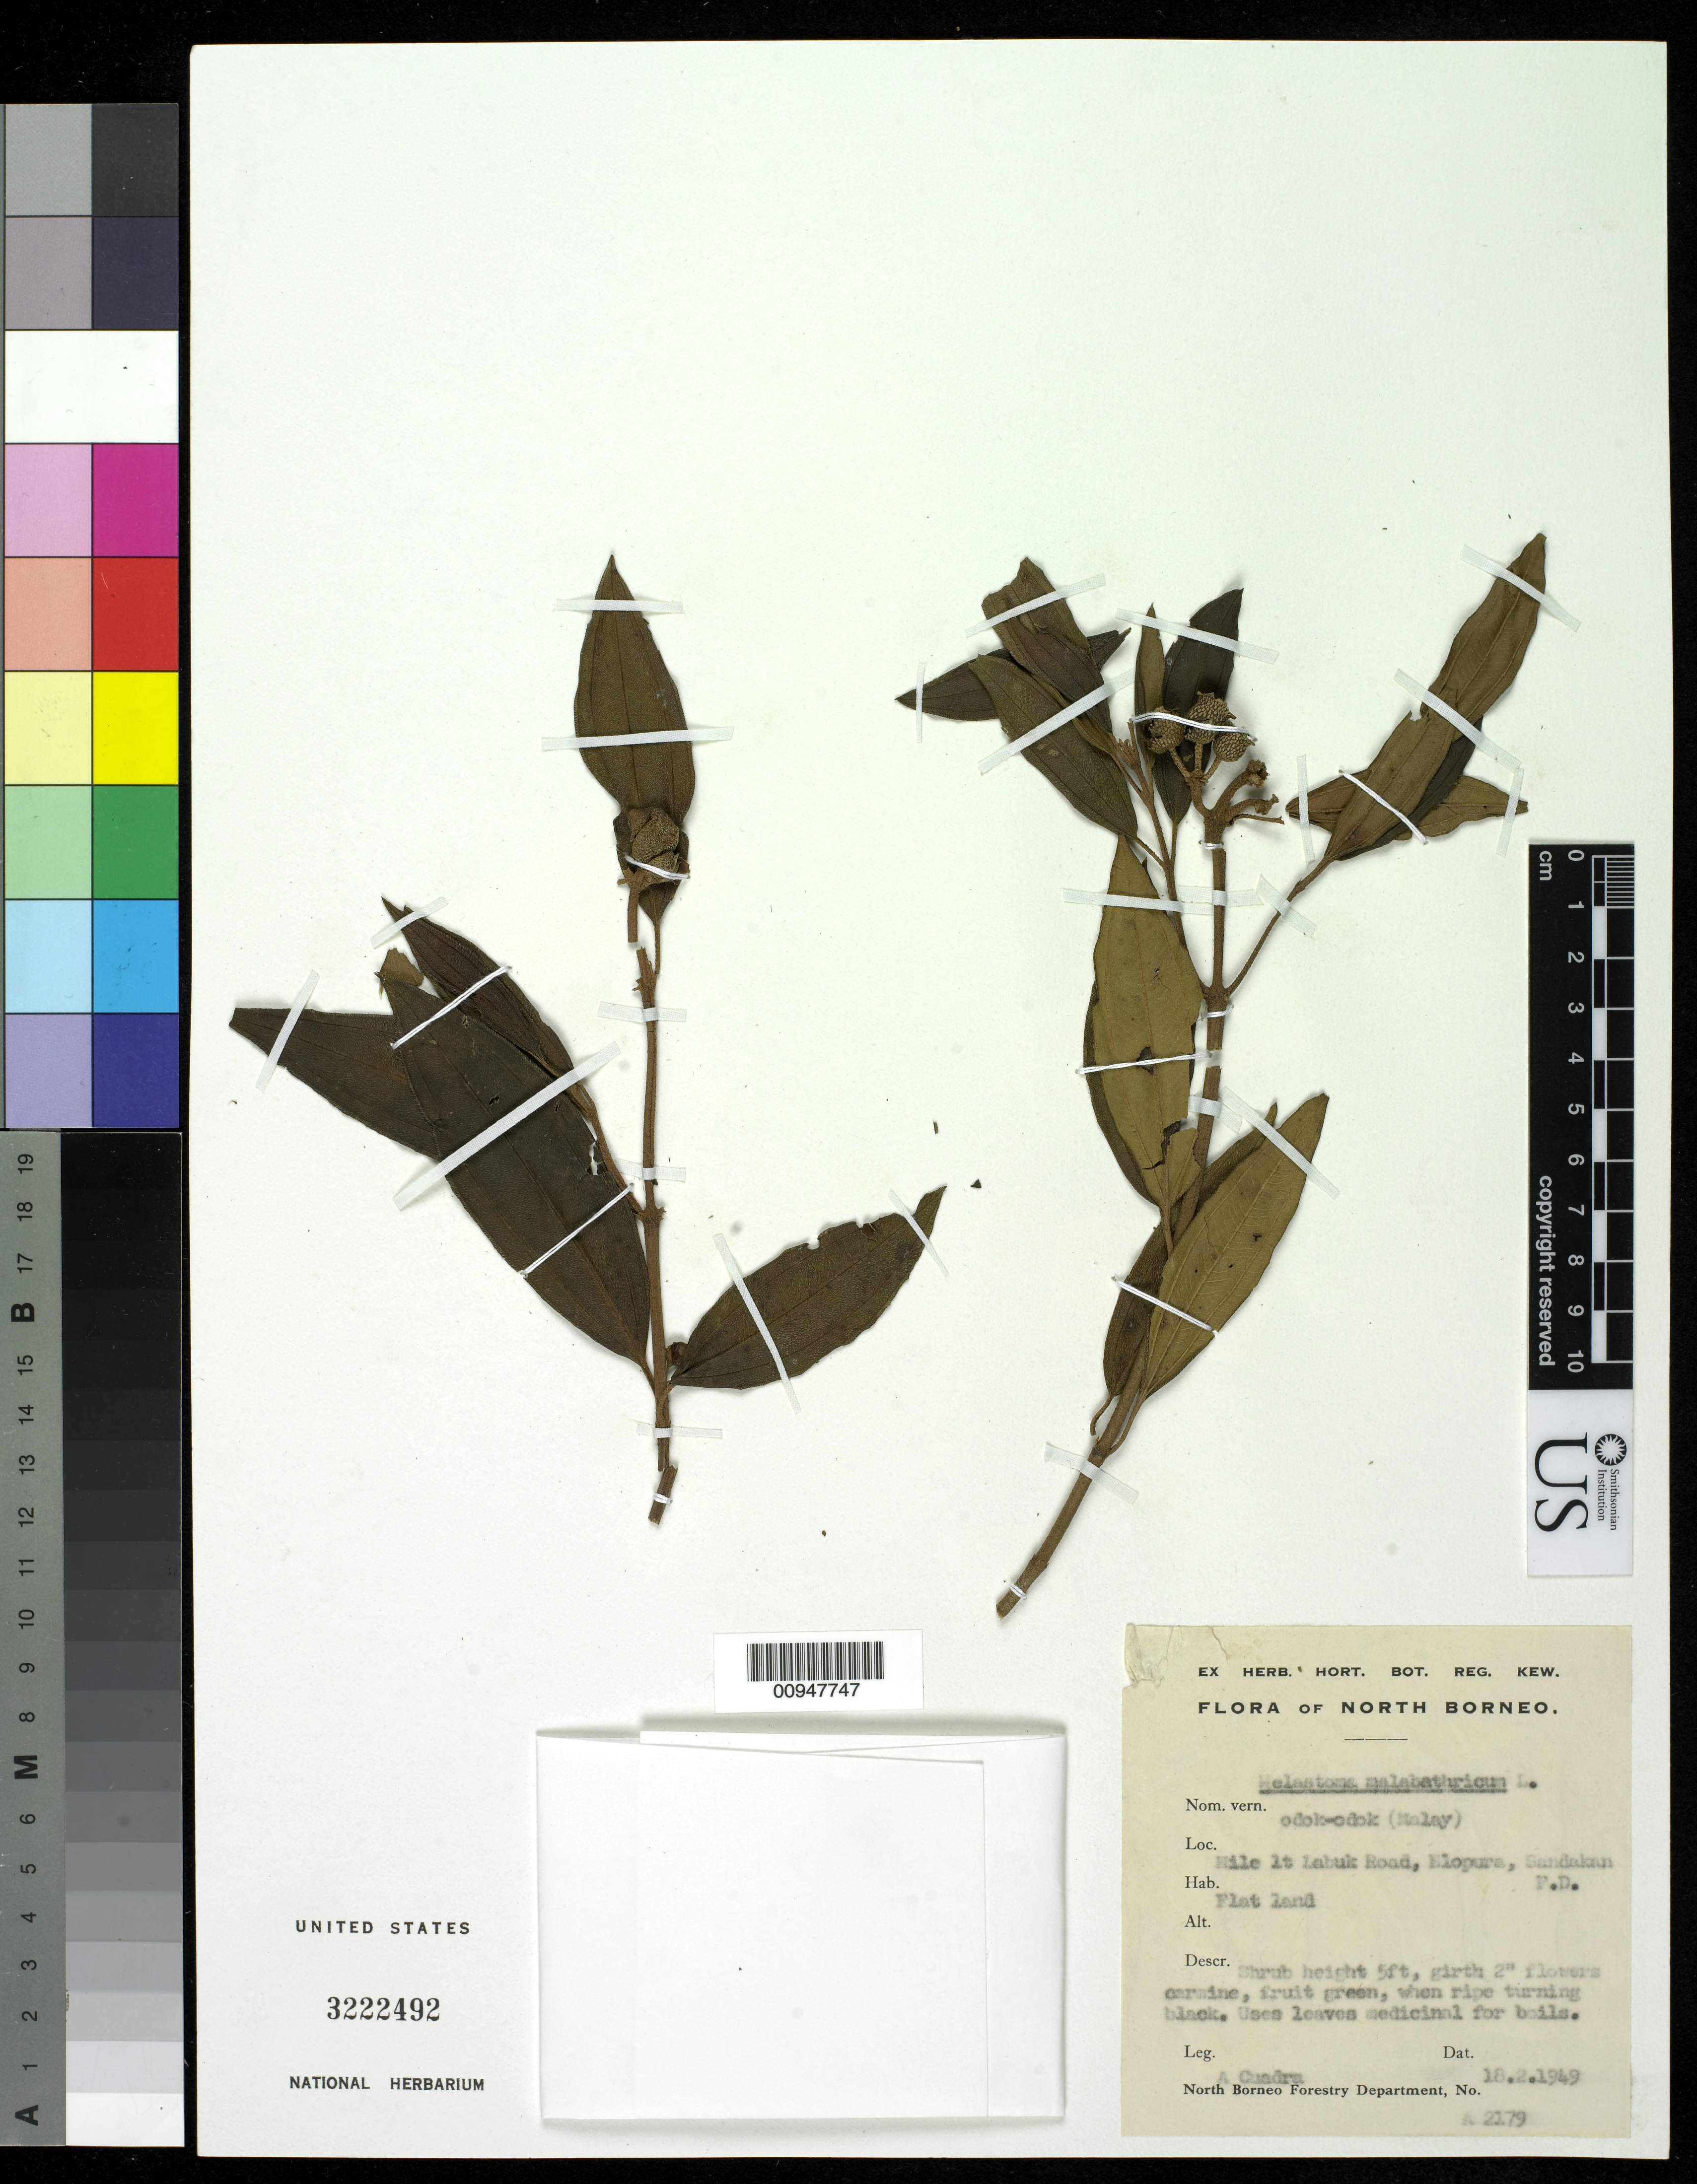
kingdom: Plantae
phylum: Tracheophyta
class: Magnoliopsida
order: Myrtales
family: Melastomataceae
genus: Melastoma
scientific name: Melastoma malabathricum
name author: L.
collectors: A. Cuadra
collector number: A 2179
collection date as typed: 18 Feb 1949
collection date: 1949-02-18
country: Indonesia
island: Borneo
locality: Mile 1t labuk road, Elopura, Sandakan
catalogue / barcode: US 3222492